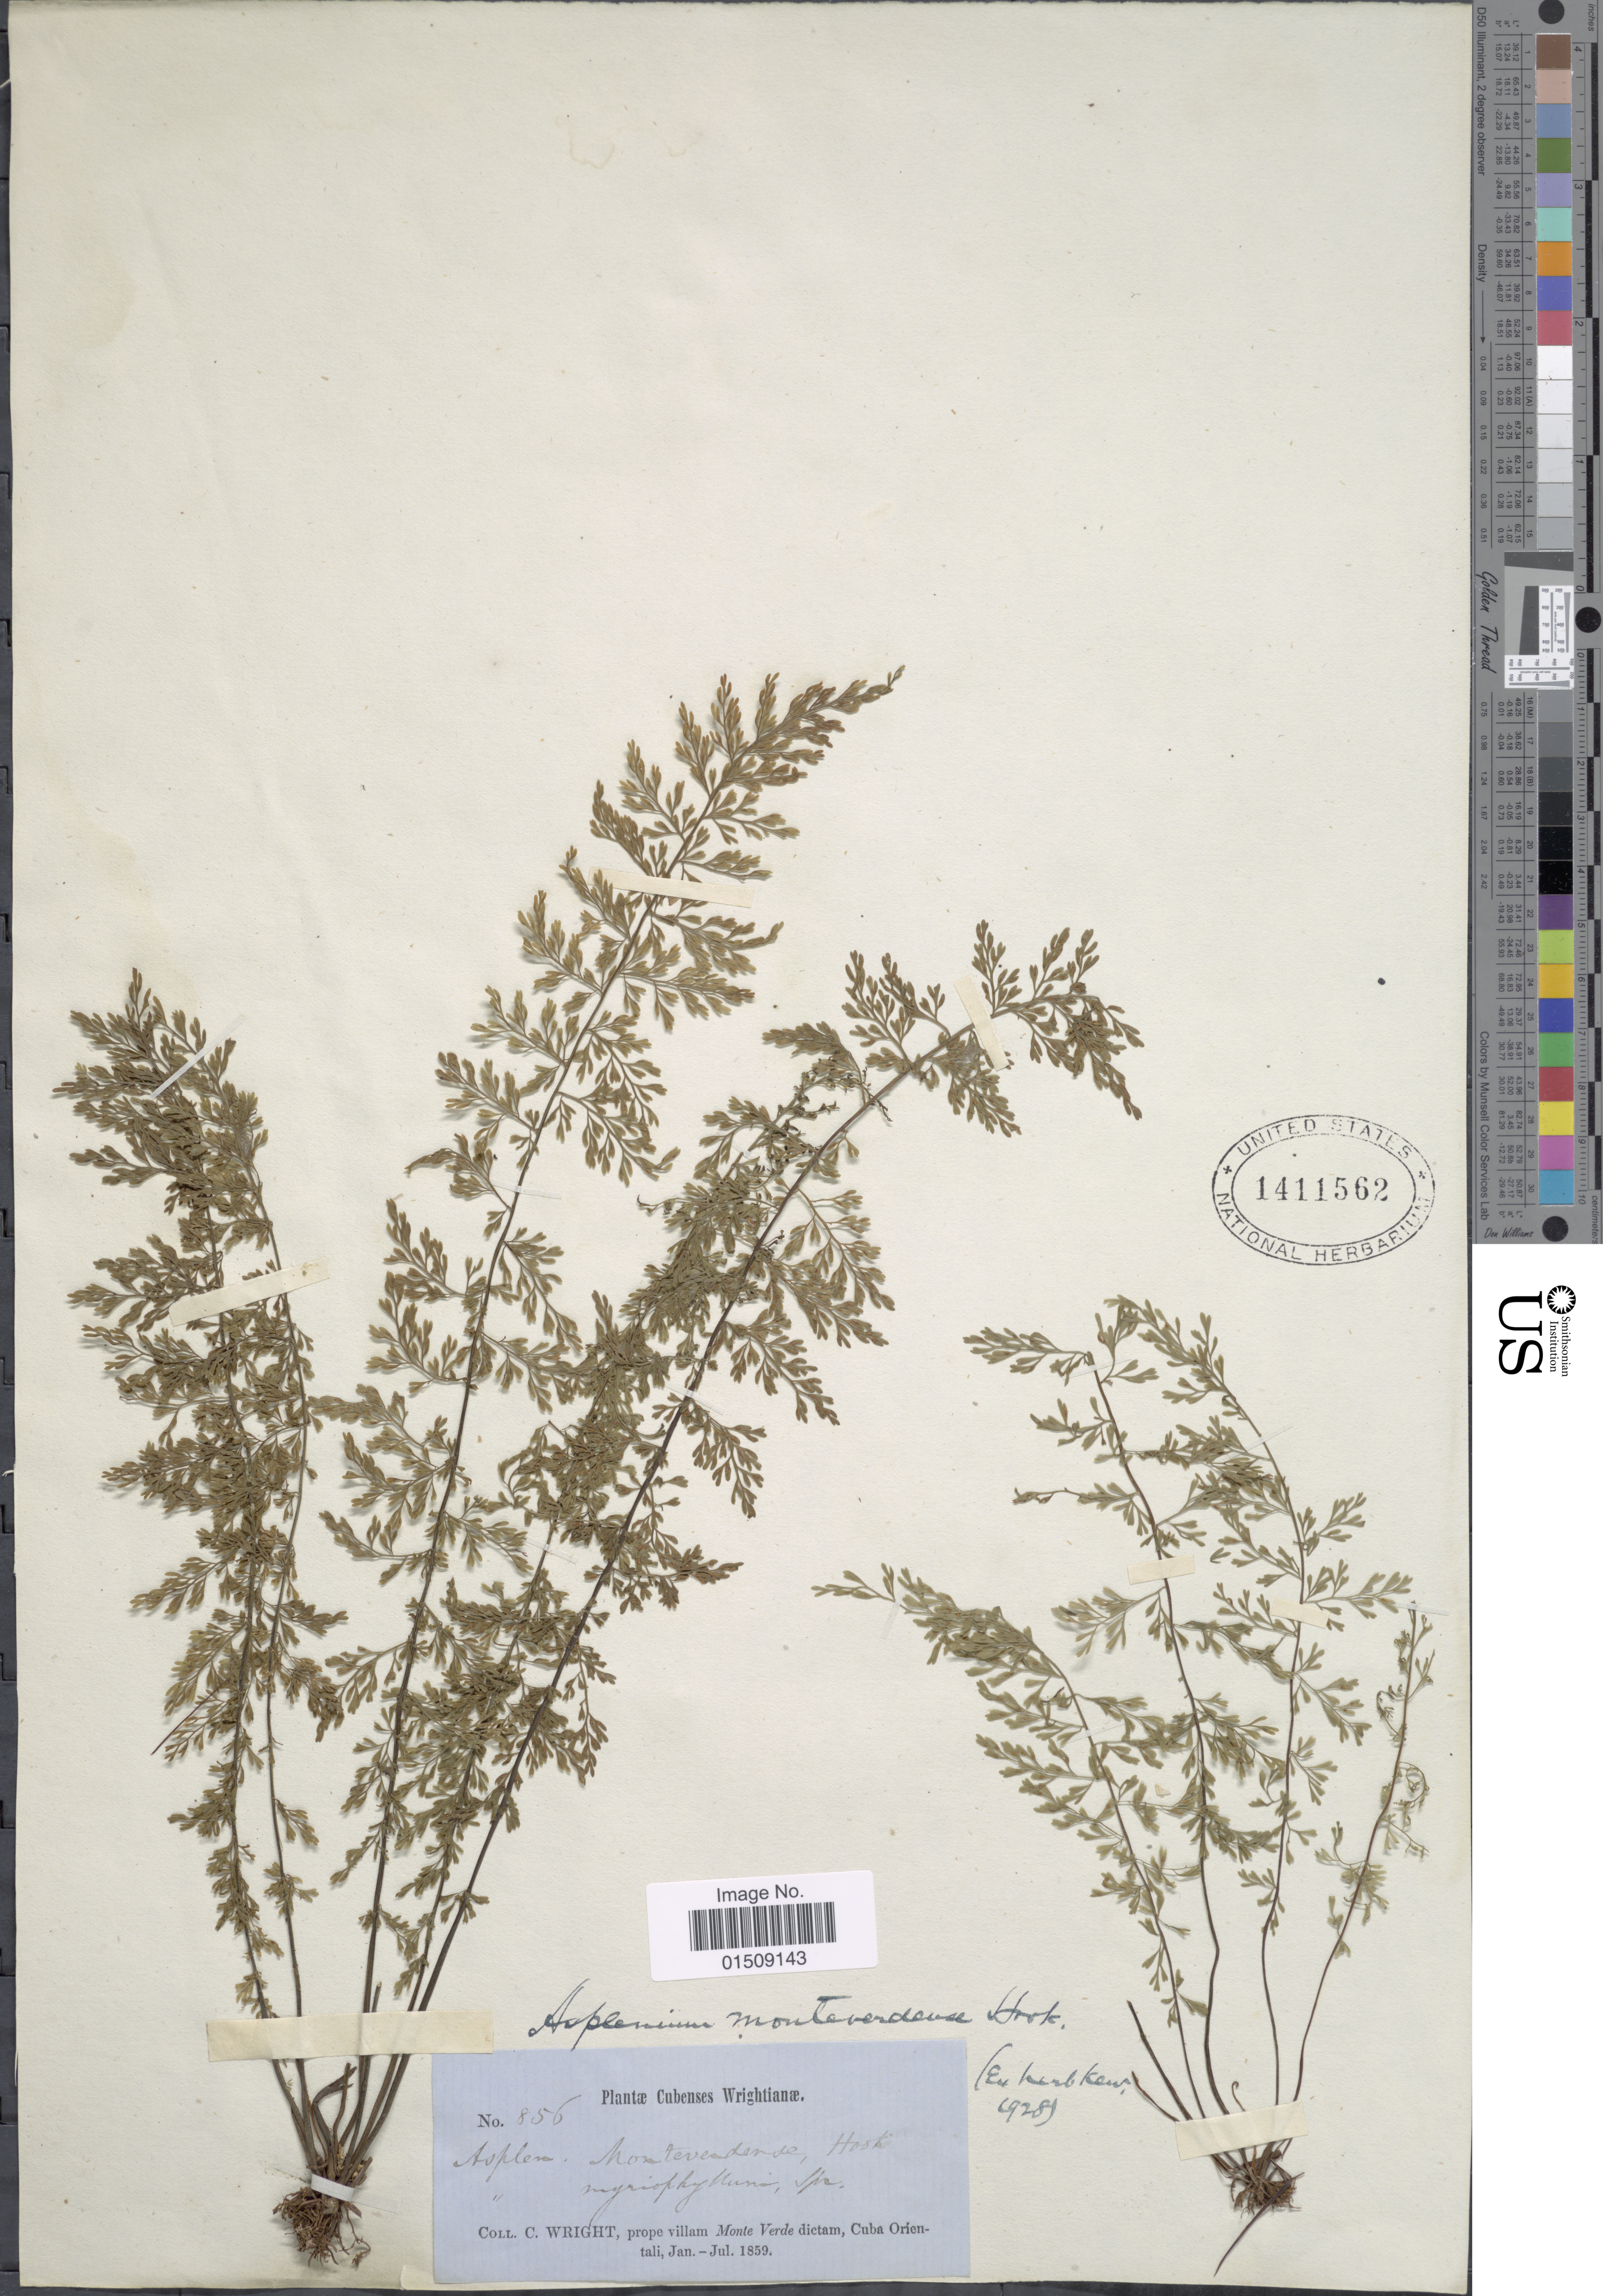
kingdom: Plantae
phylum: Tracheophyta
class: Polypodiopsida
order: Polypodiales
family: Aspleniaceae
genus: Asplenium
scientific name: Asplenium myriophyllum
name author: (Sw.) C. Presl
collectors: C. Wright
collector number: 856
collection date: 1859-01/1859-07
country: Cuba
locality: Cubenses, prope villam Monte Verde dictam, Cuba Orientali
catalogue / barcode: US 1411562